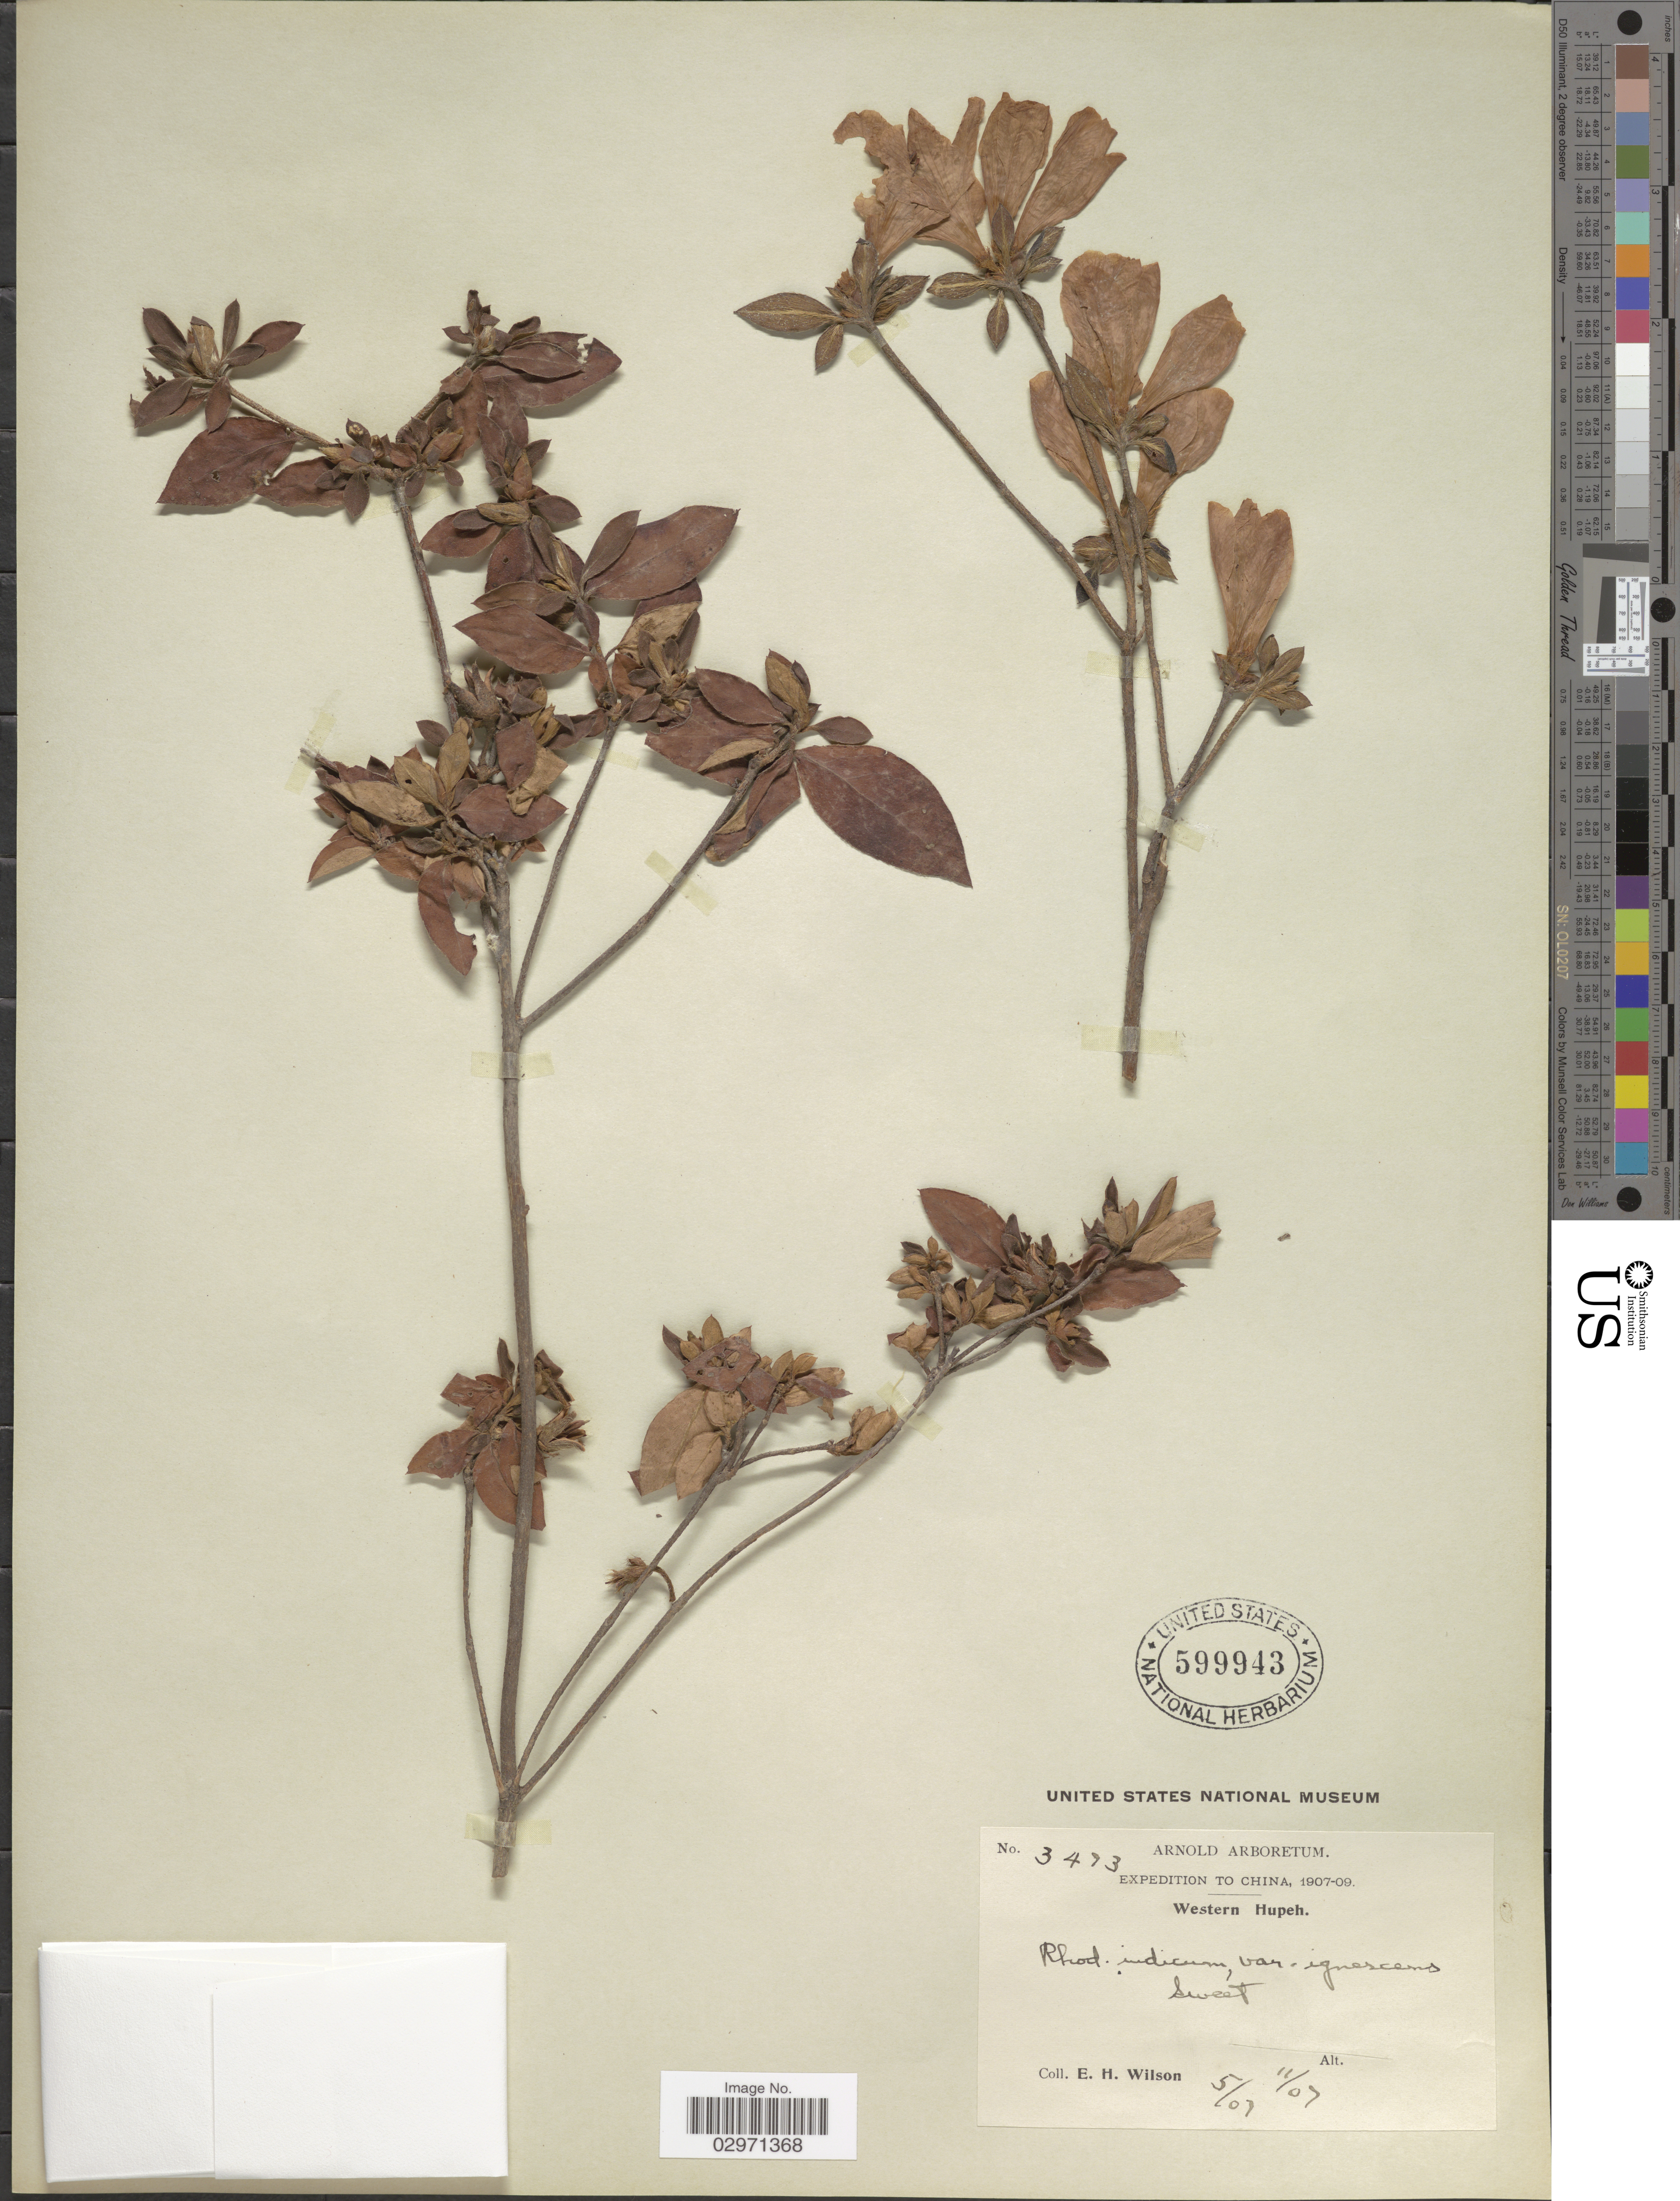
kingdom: Plantae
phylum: Tracheophyta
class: Magnoliopsida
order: Ericales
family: Ericaceae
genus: Rhododendron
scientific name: Rhododendron indicum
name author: (L.) Sweet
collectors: E. Wilson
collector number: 3473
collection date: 1907-05/1907-11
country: China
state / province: Hubei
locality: Western Hupeh.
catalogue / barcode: US 599943